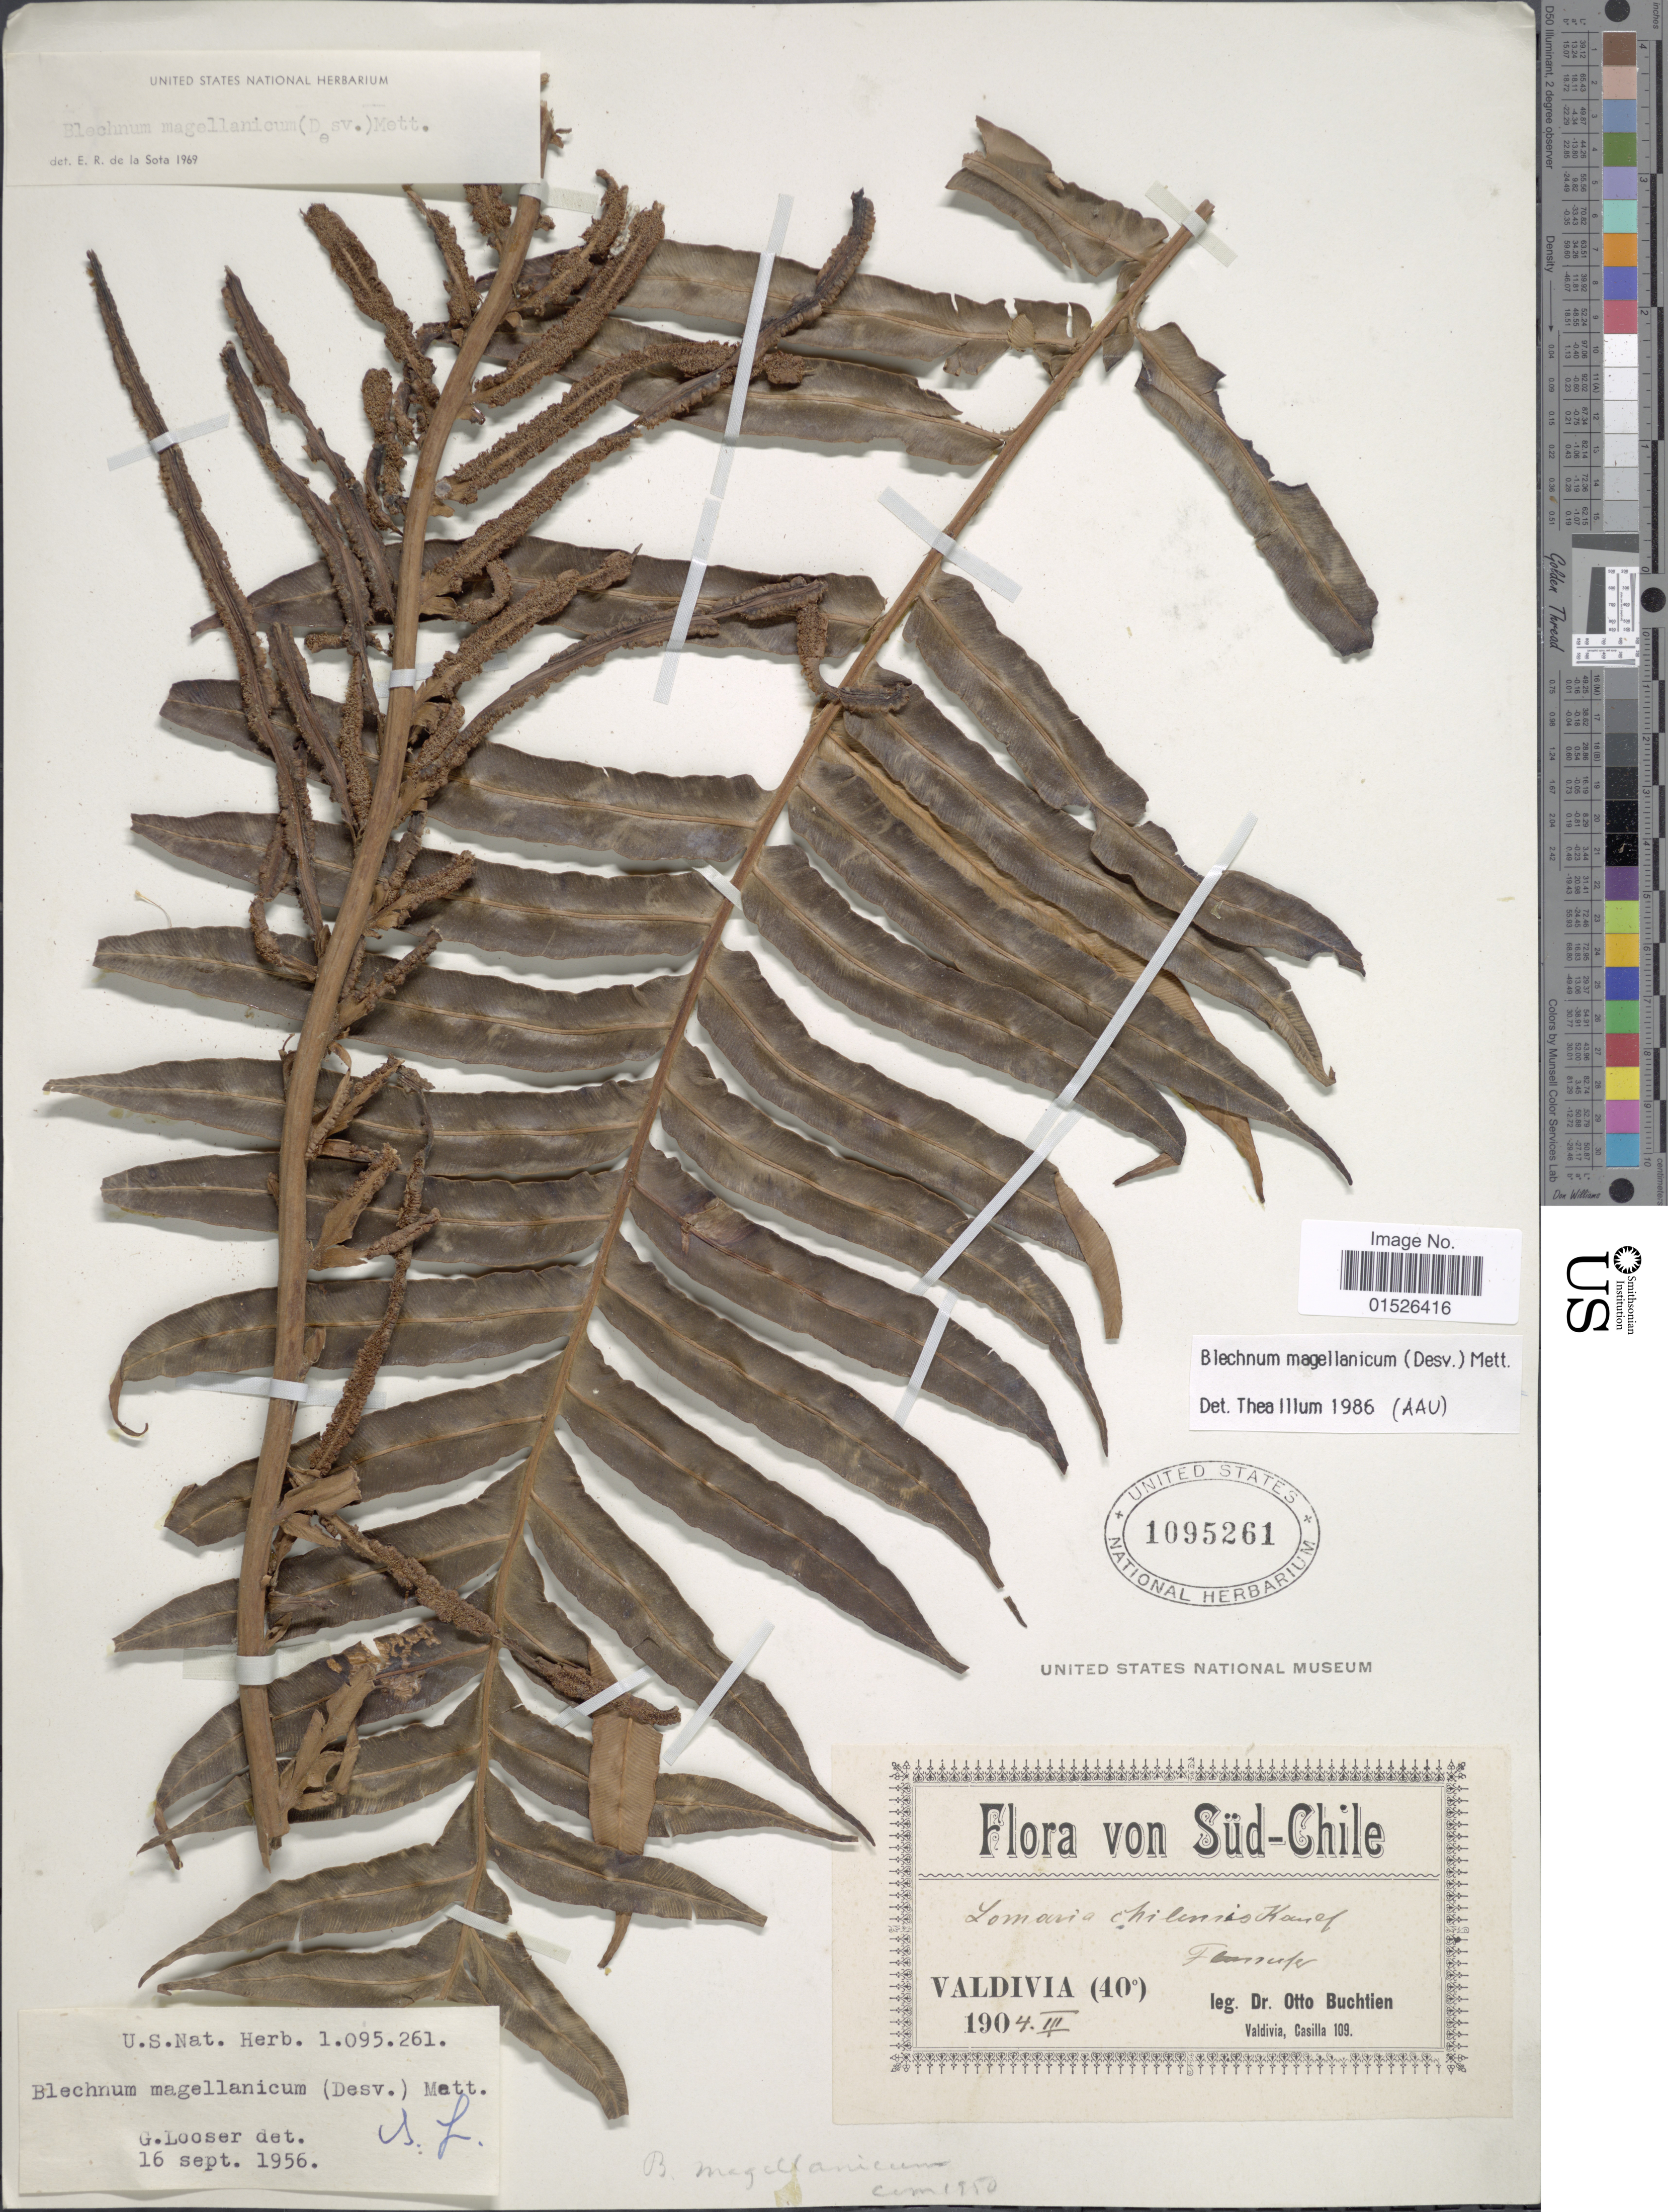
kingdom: Plantae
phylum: Tracheophyta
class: Polypodiopsida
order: Polypodiales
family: Blechnaceae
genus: Blechnum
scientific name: Blechnum magellanicum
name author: Mett.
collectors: O. Buchtien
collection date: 1904-03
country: Chile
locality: Sud-Chile. Valdivia. F [illegible text].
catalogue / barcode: US 1095261